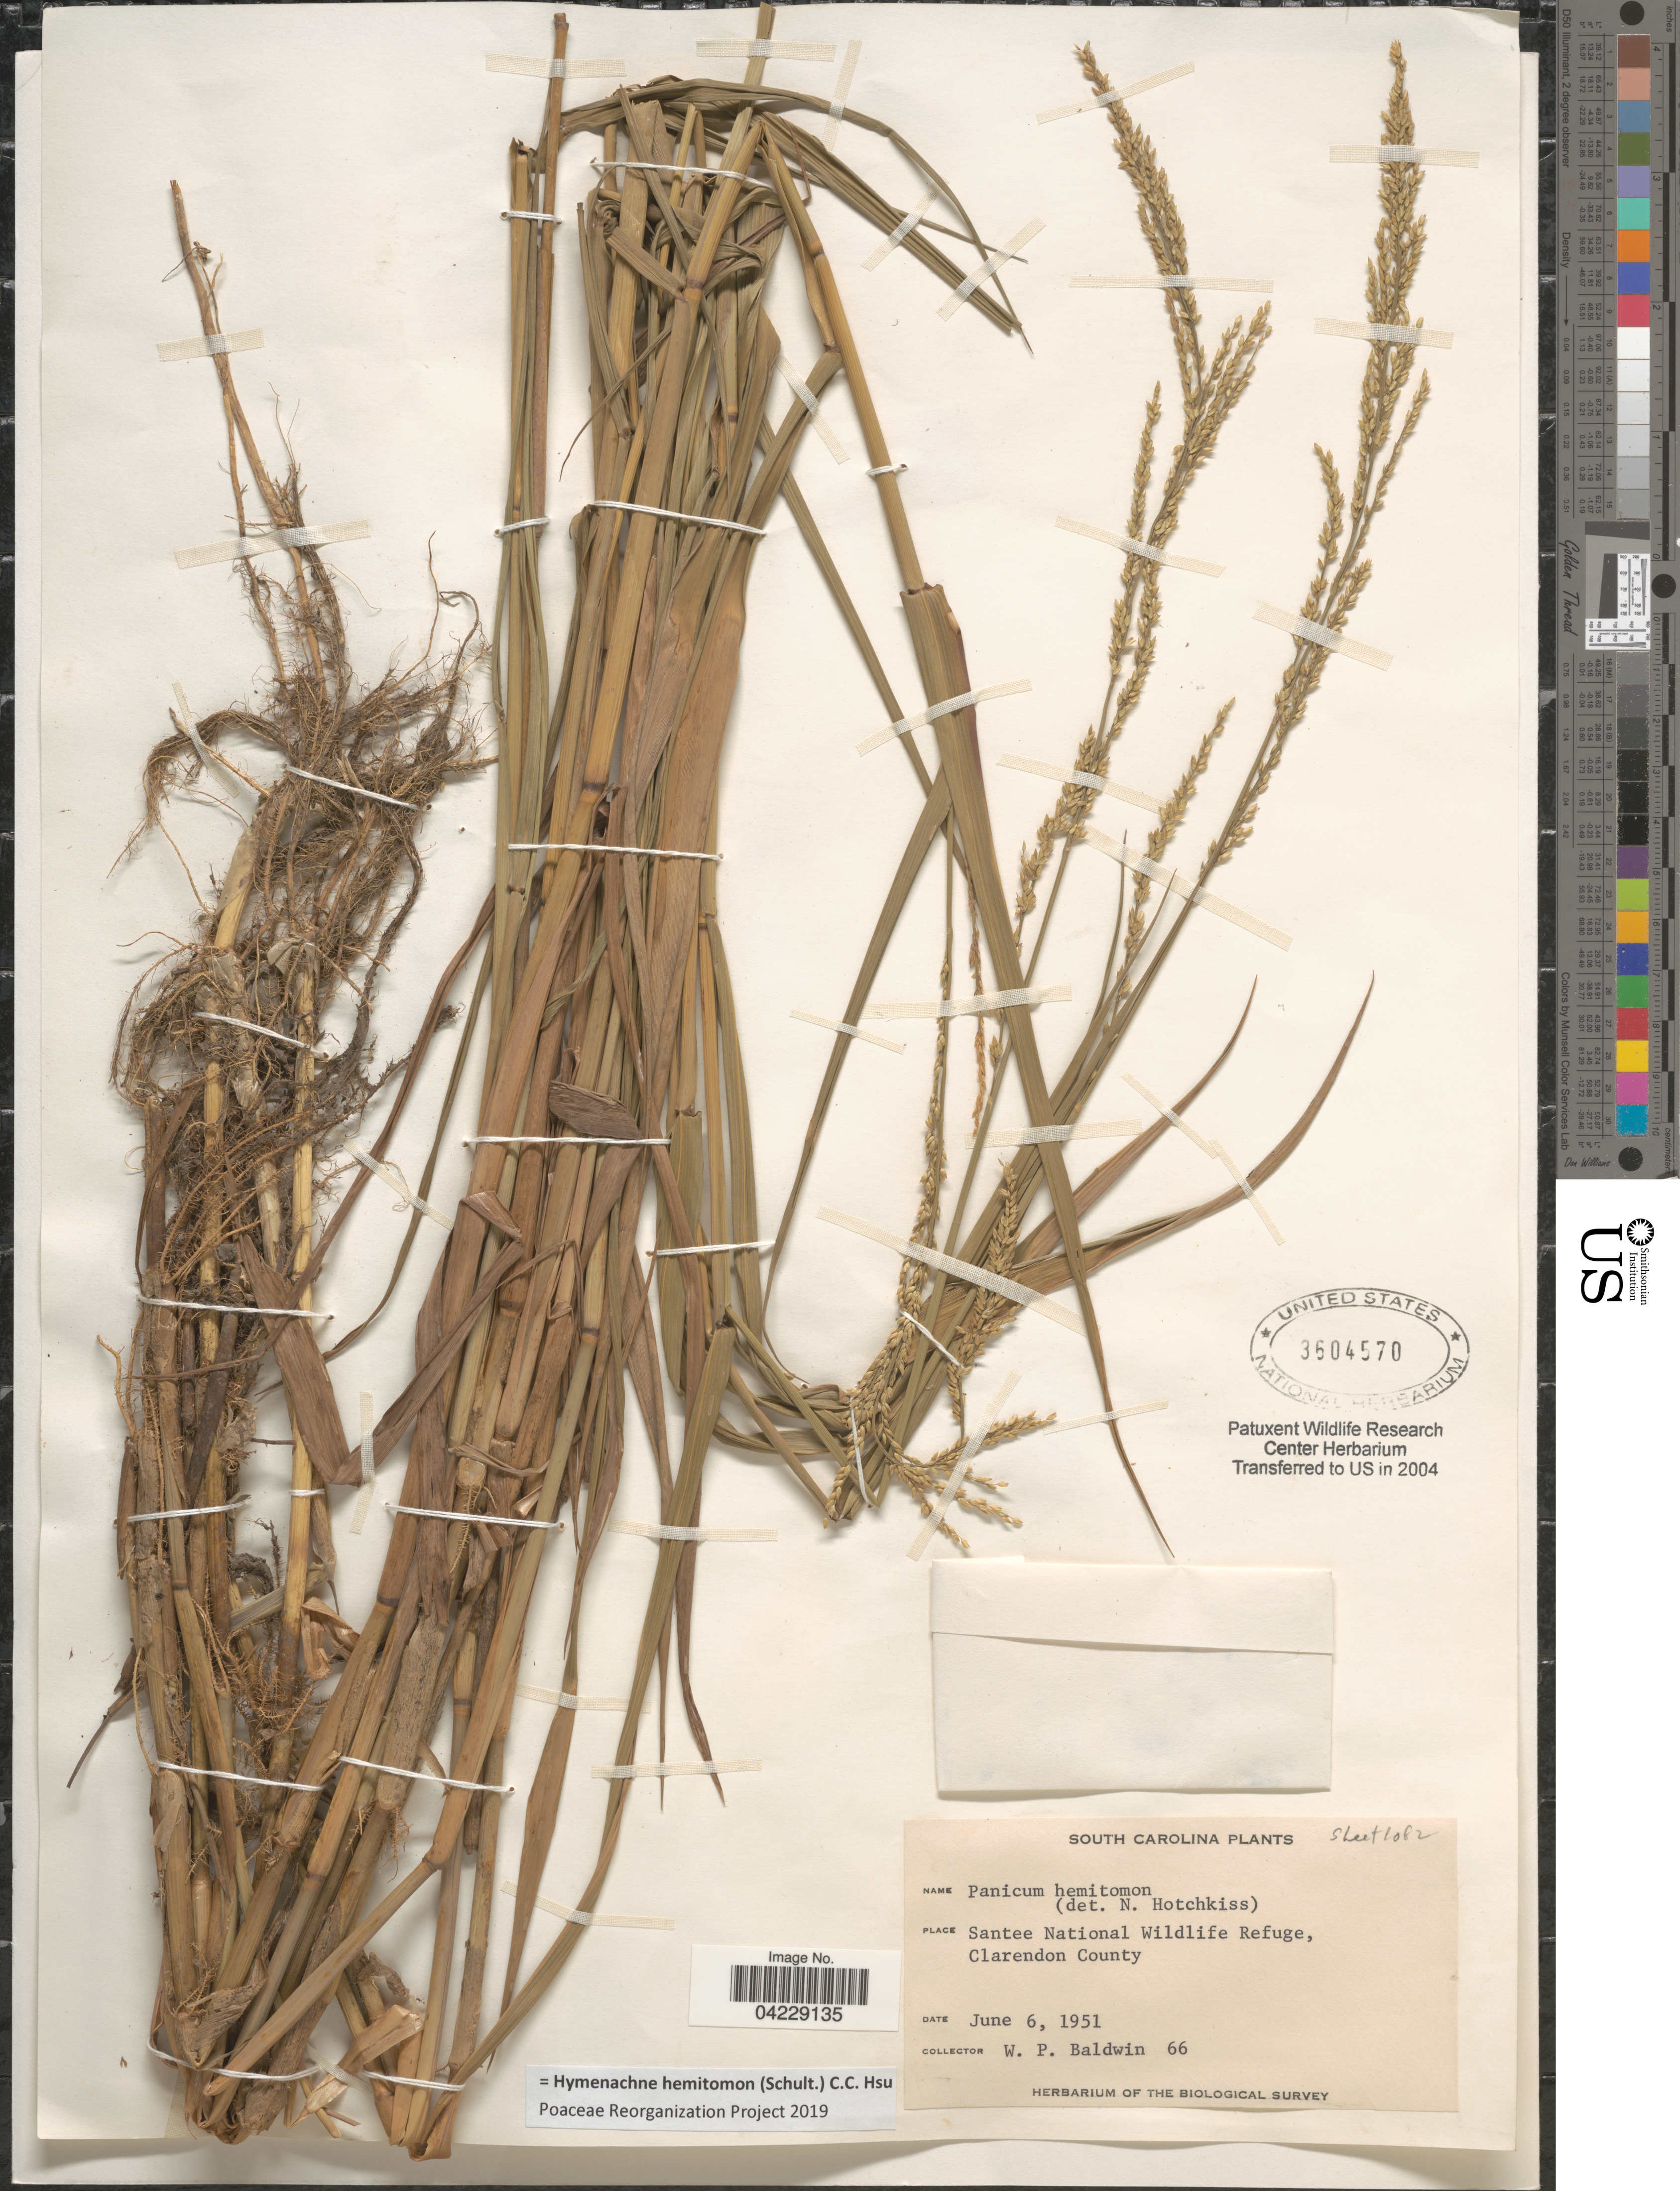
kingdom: Plantae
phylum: Tracheophyta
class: Liliopsida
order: Poales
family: Poaceae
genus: Hymenachne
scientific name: Hymenachne hemitomon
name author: (Schult.) C. C. Hsu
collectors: W. Baldwin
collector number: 66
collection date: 1951-06-06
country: United States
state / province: South Carolina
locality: Santee National Wildlife Refuge, Clarendon County. The Biological Survey.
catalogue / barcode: US 3604570